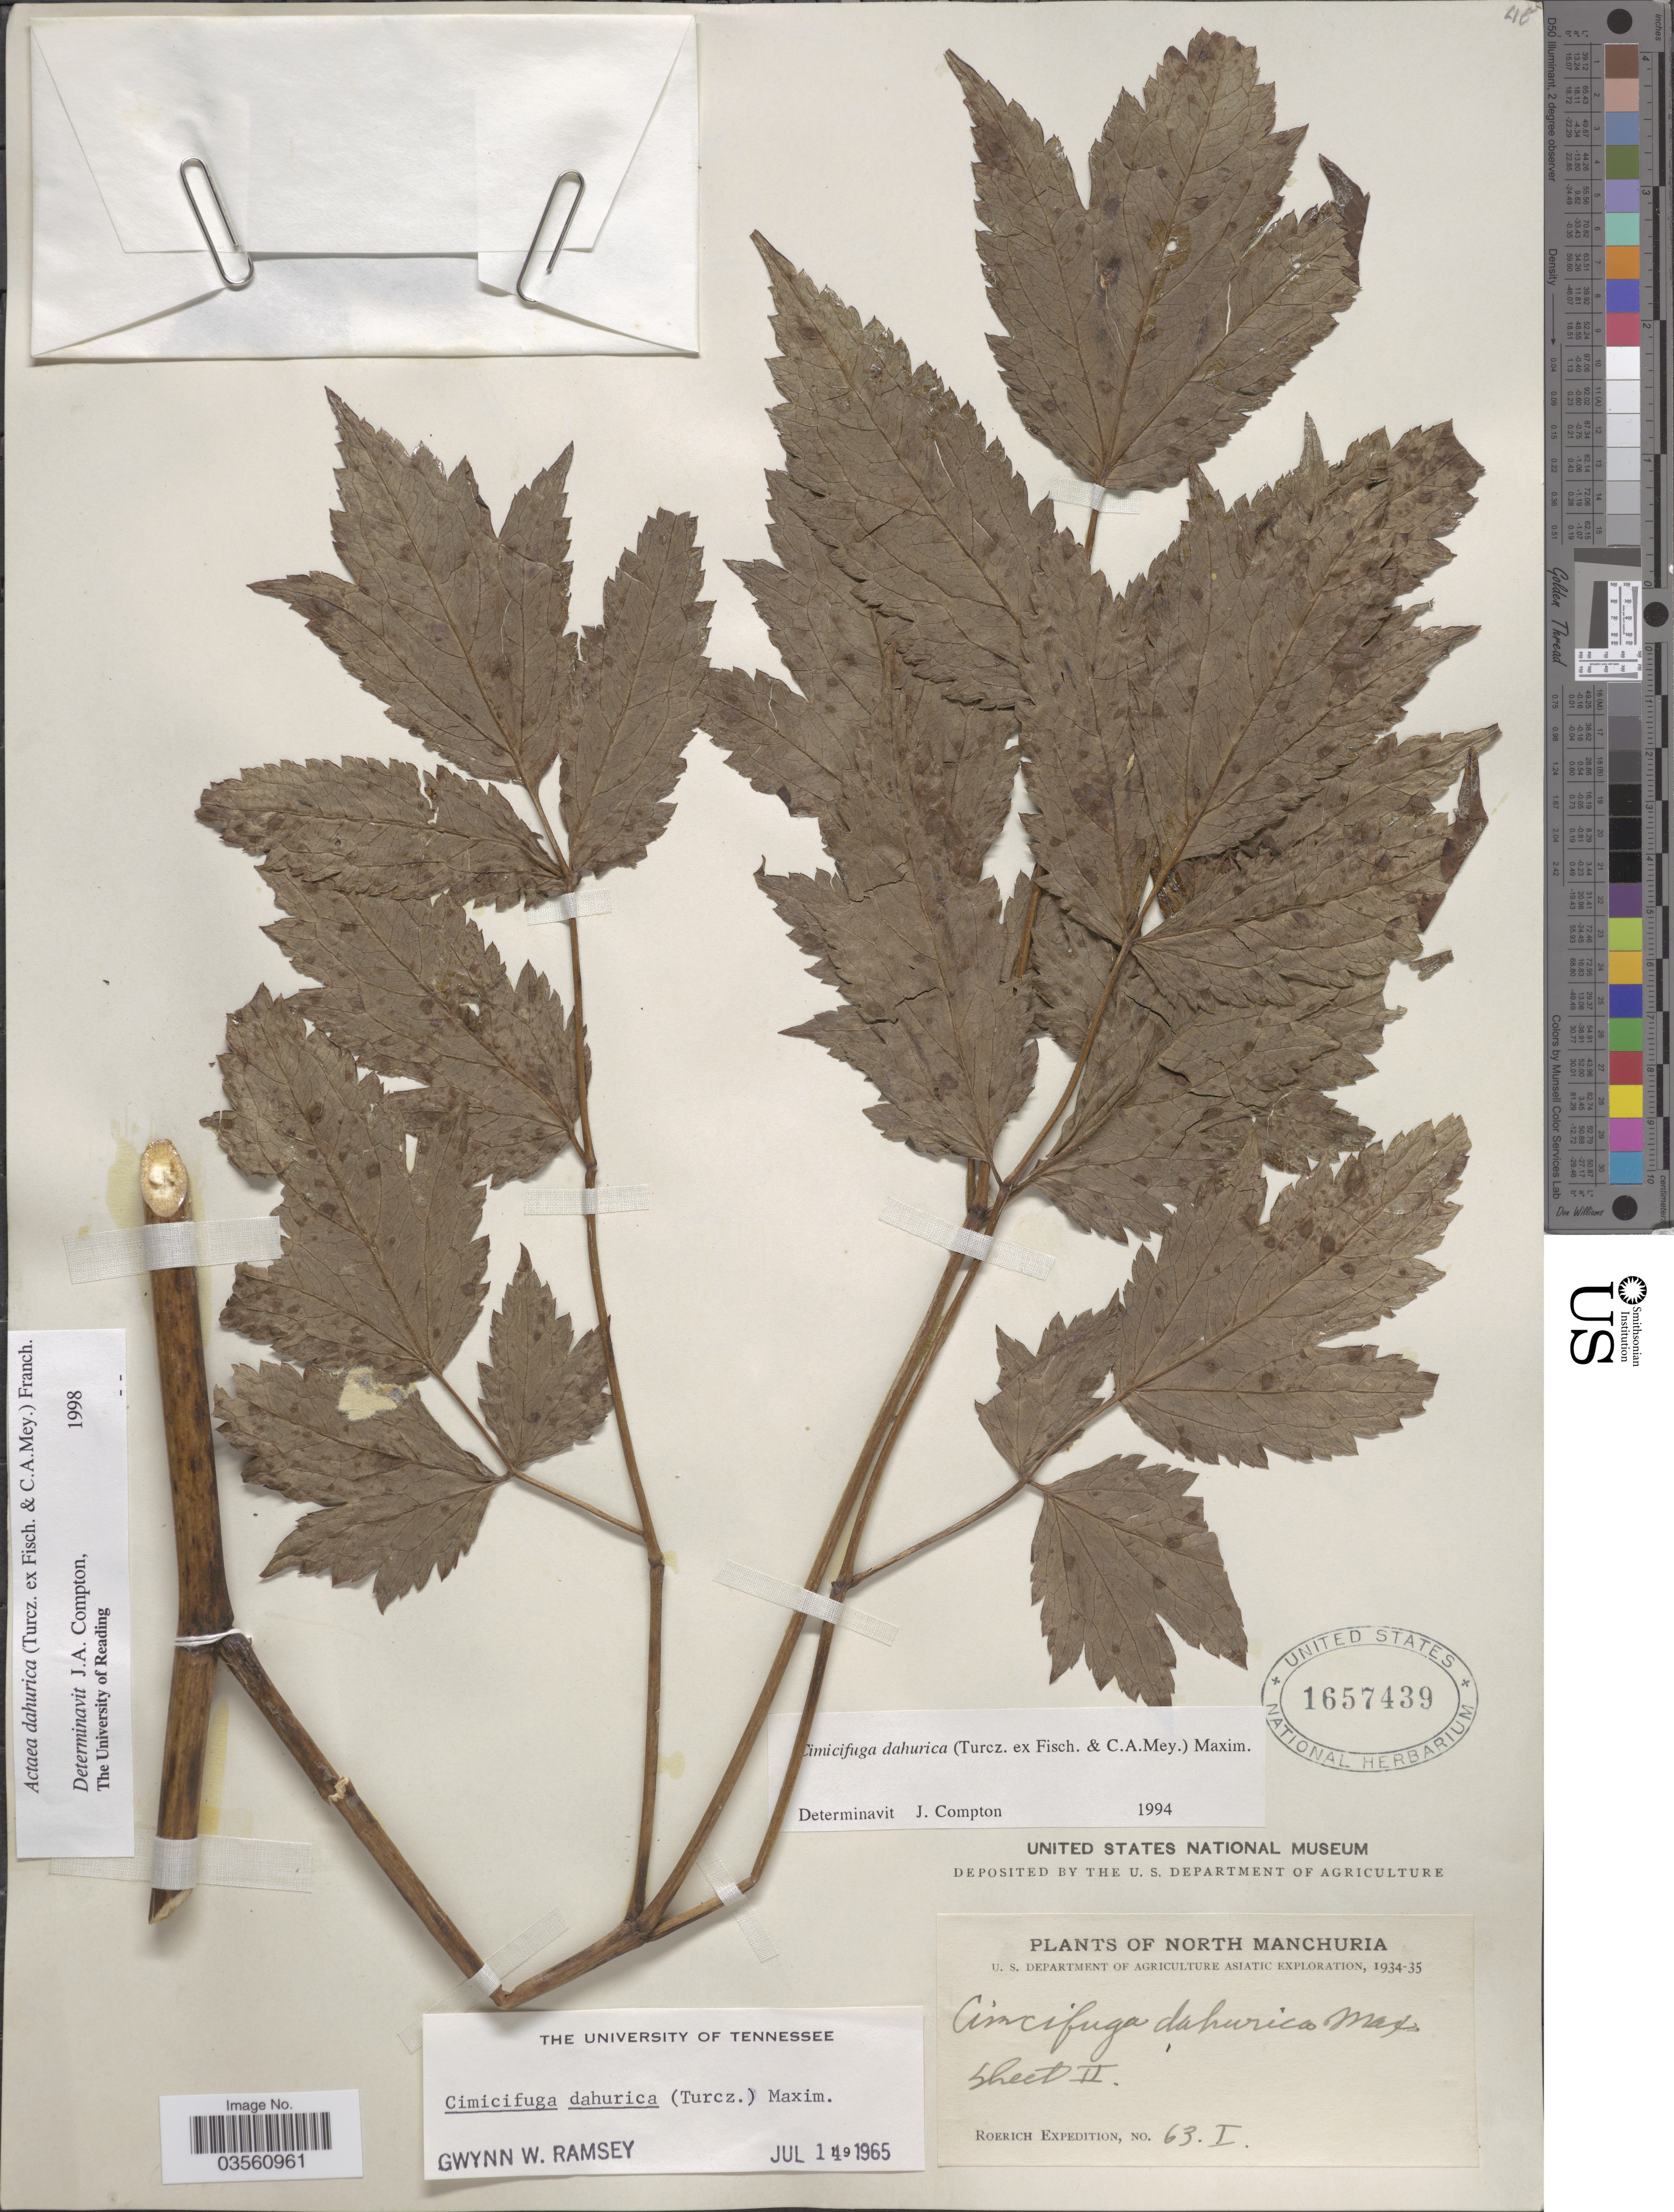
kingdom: Plantae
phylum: Tracheophyta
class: Magnoliopsida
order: Ranunculales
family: Ranunculaceae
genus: Actaea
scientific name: Actaea dahurica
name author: (Turcz. ex Fisch. & C.A. Mey.) Franch.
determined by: Compton, J. A.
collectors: Roerich Expedition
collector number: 63I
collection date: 1934/1935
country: China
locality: North Manchuria.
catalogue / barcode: US 1657439